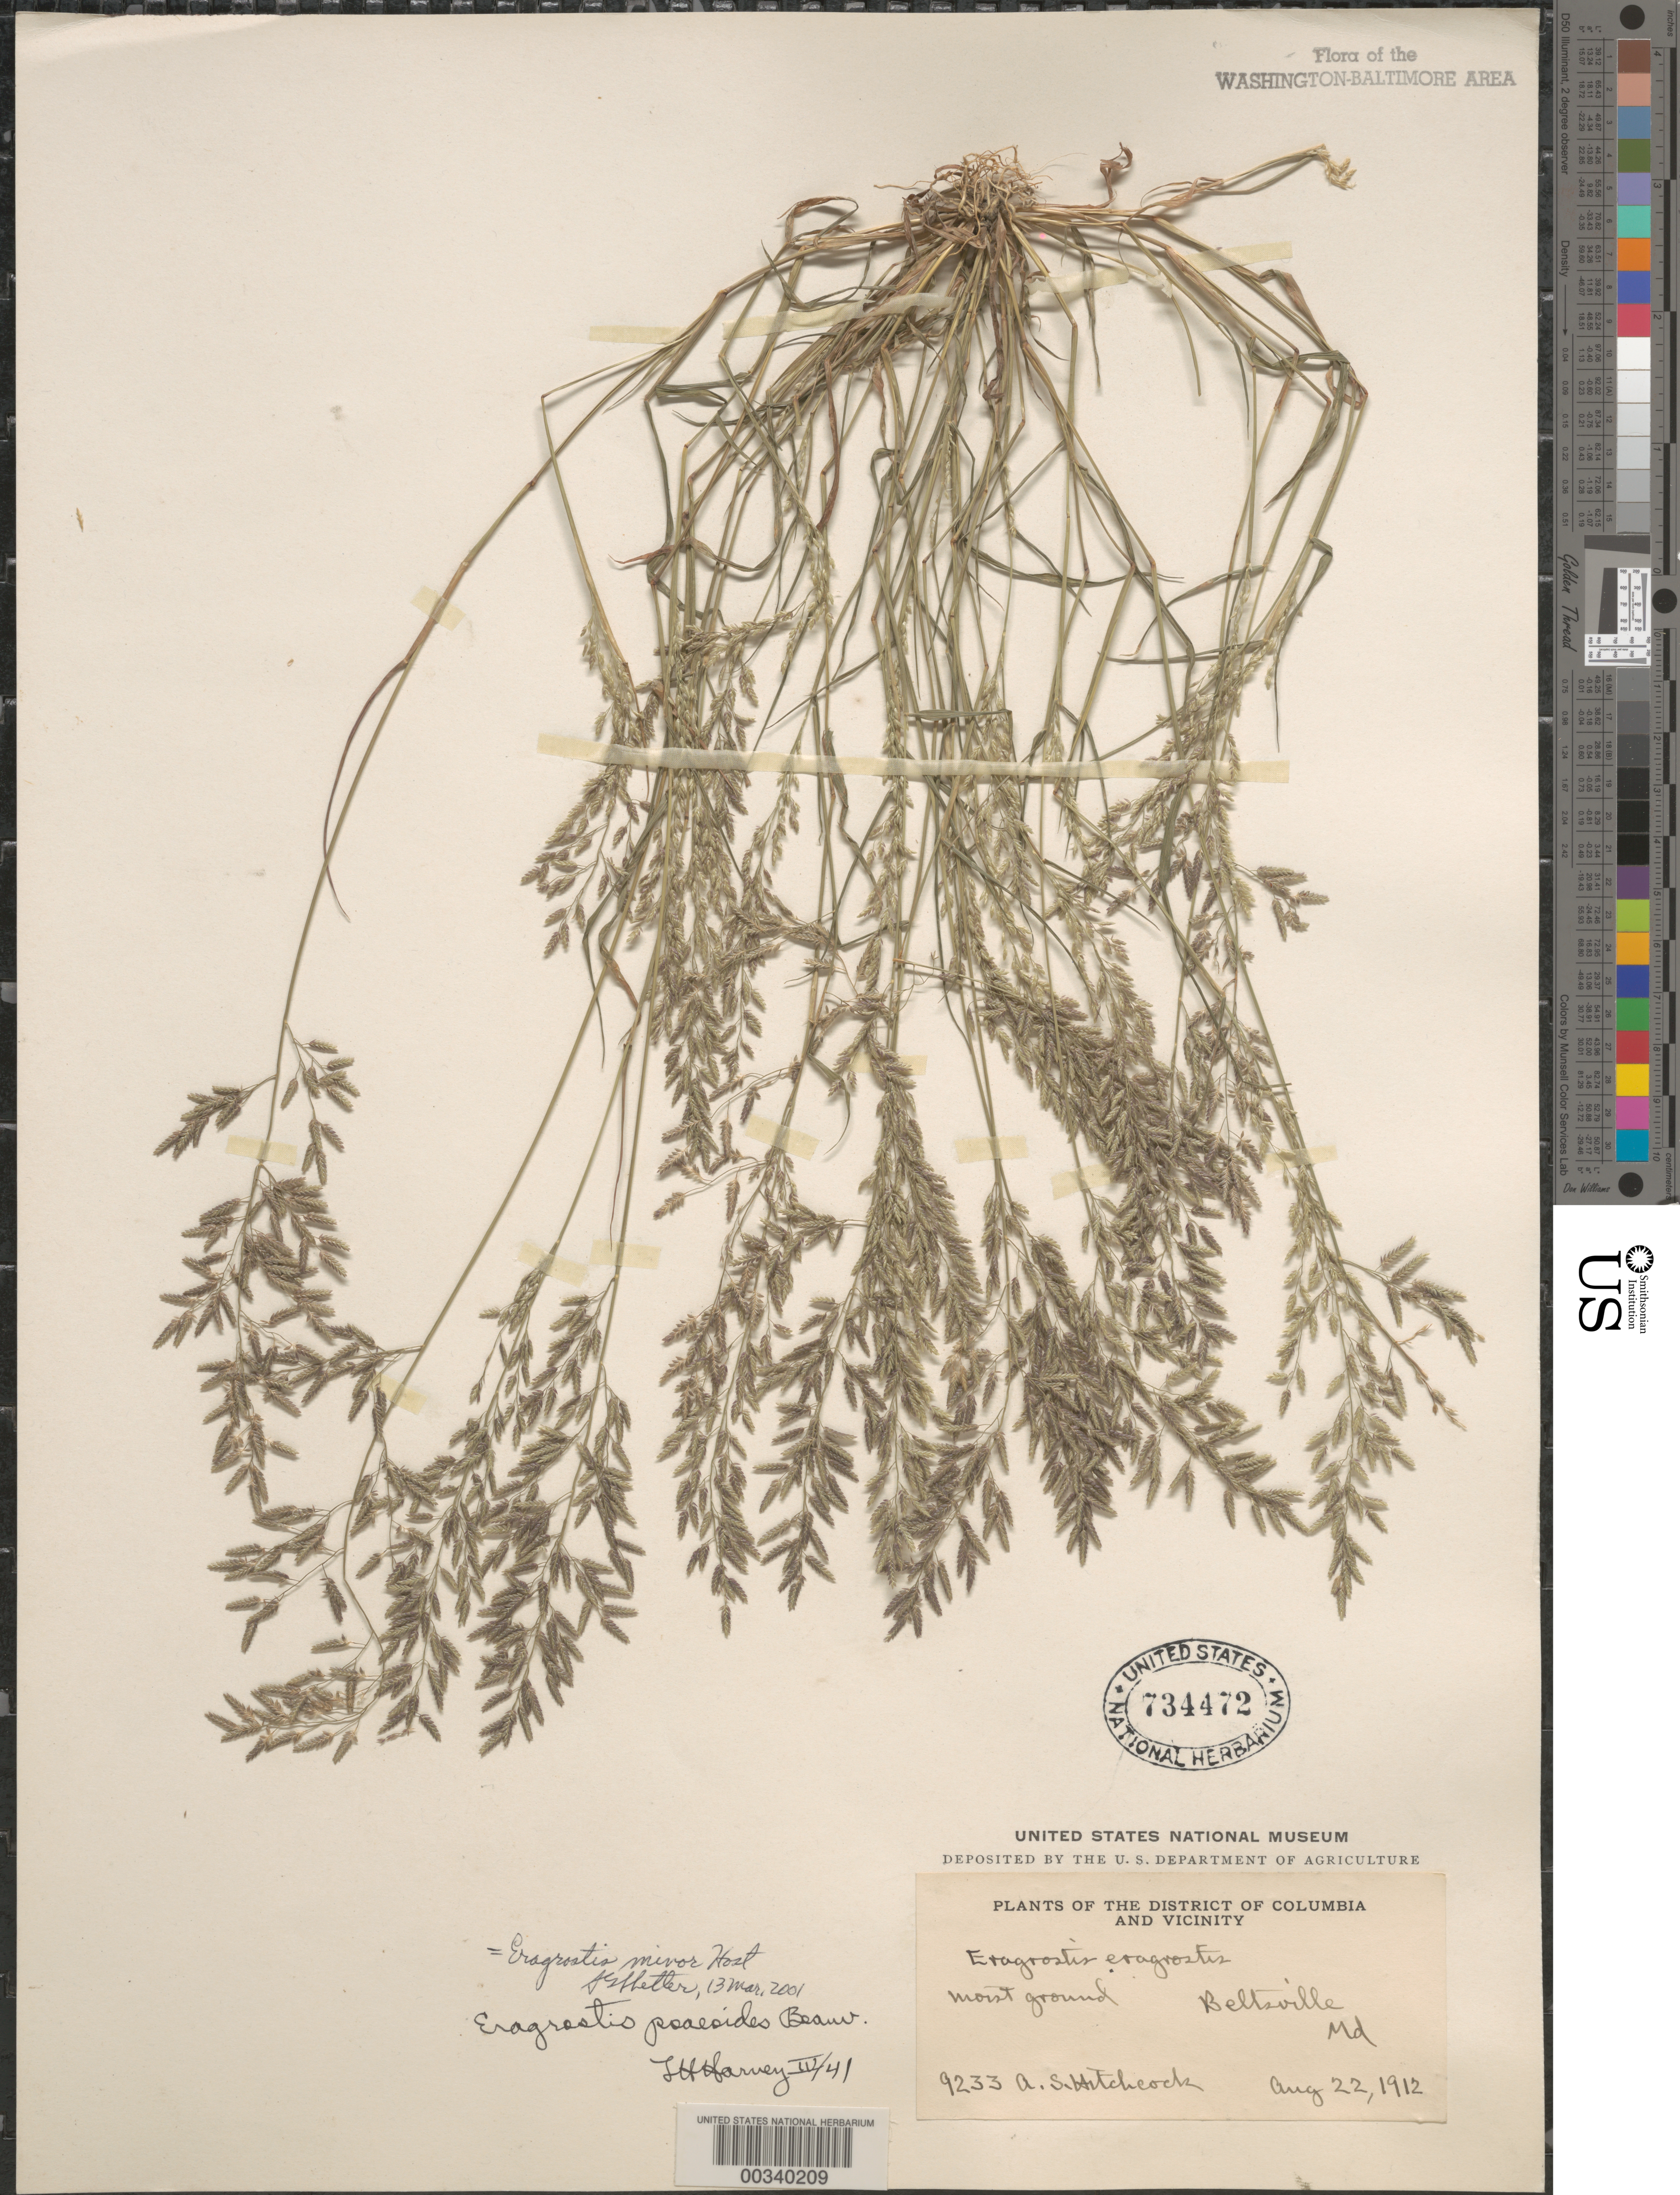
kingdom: Plantae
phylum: Tracheophyta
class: Liliopsida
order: Poales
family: Poaceae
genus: Eragrostis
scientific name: Eragrostis minor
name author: Host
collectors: A. S. Hitchcock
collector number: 9233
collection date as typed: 22 Aug 1912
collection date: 1912-08-22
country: United States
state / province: Maryland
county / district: Prince George's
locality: Beltsville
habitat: Moist ground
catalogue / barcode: US 734472